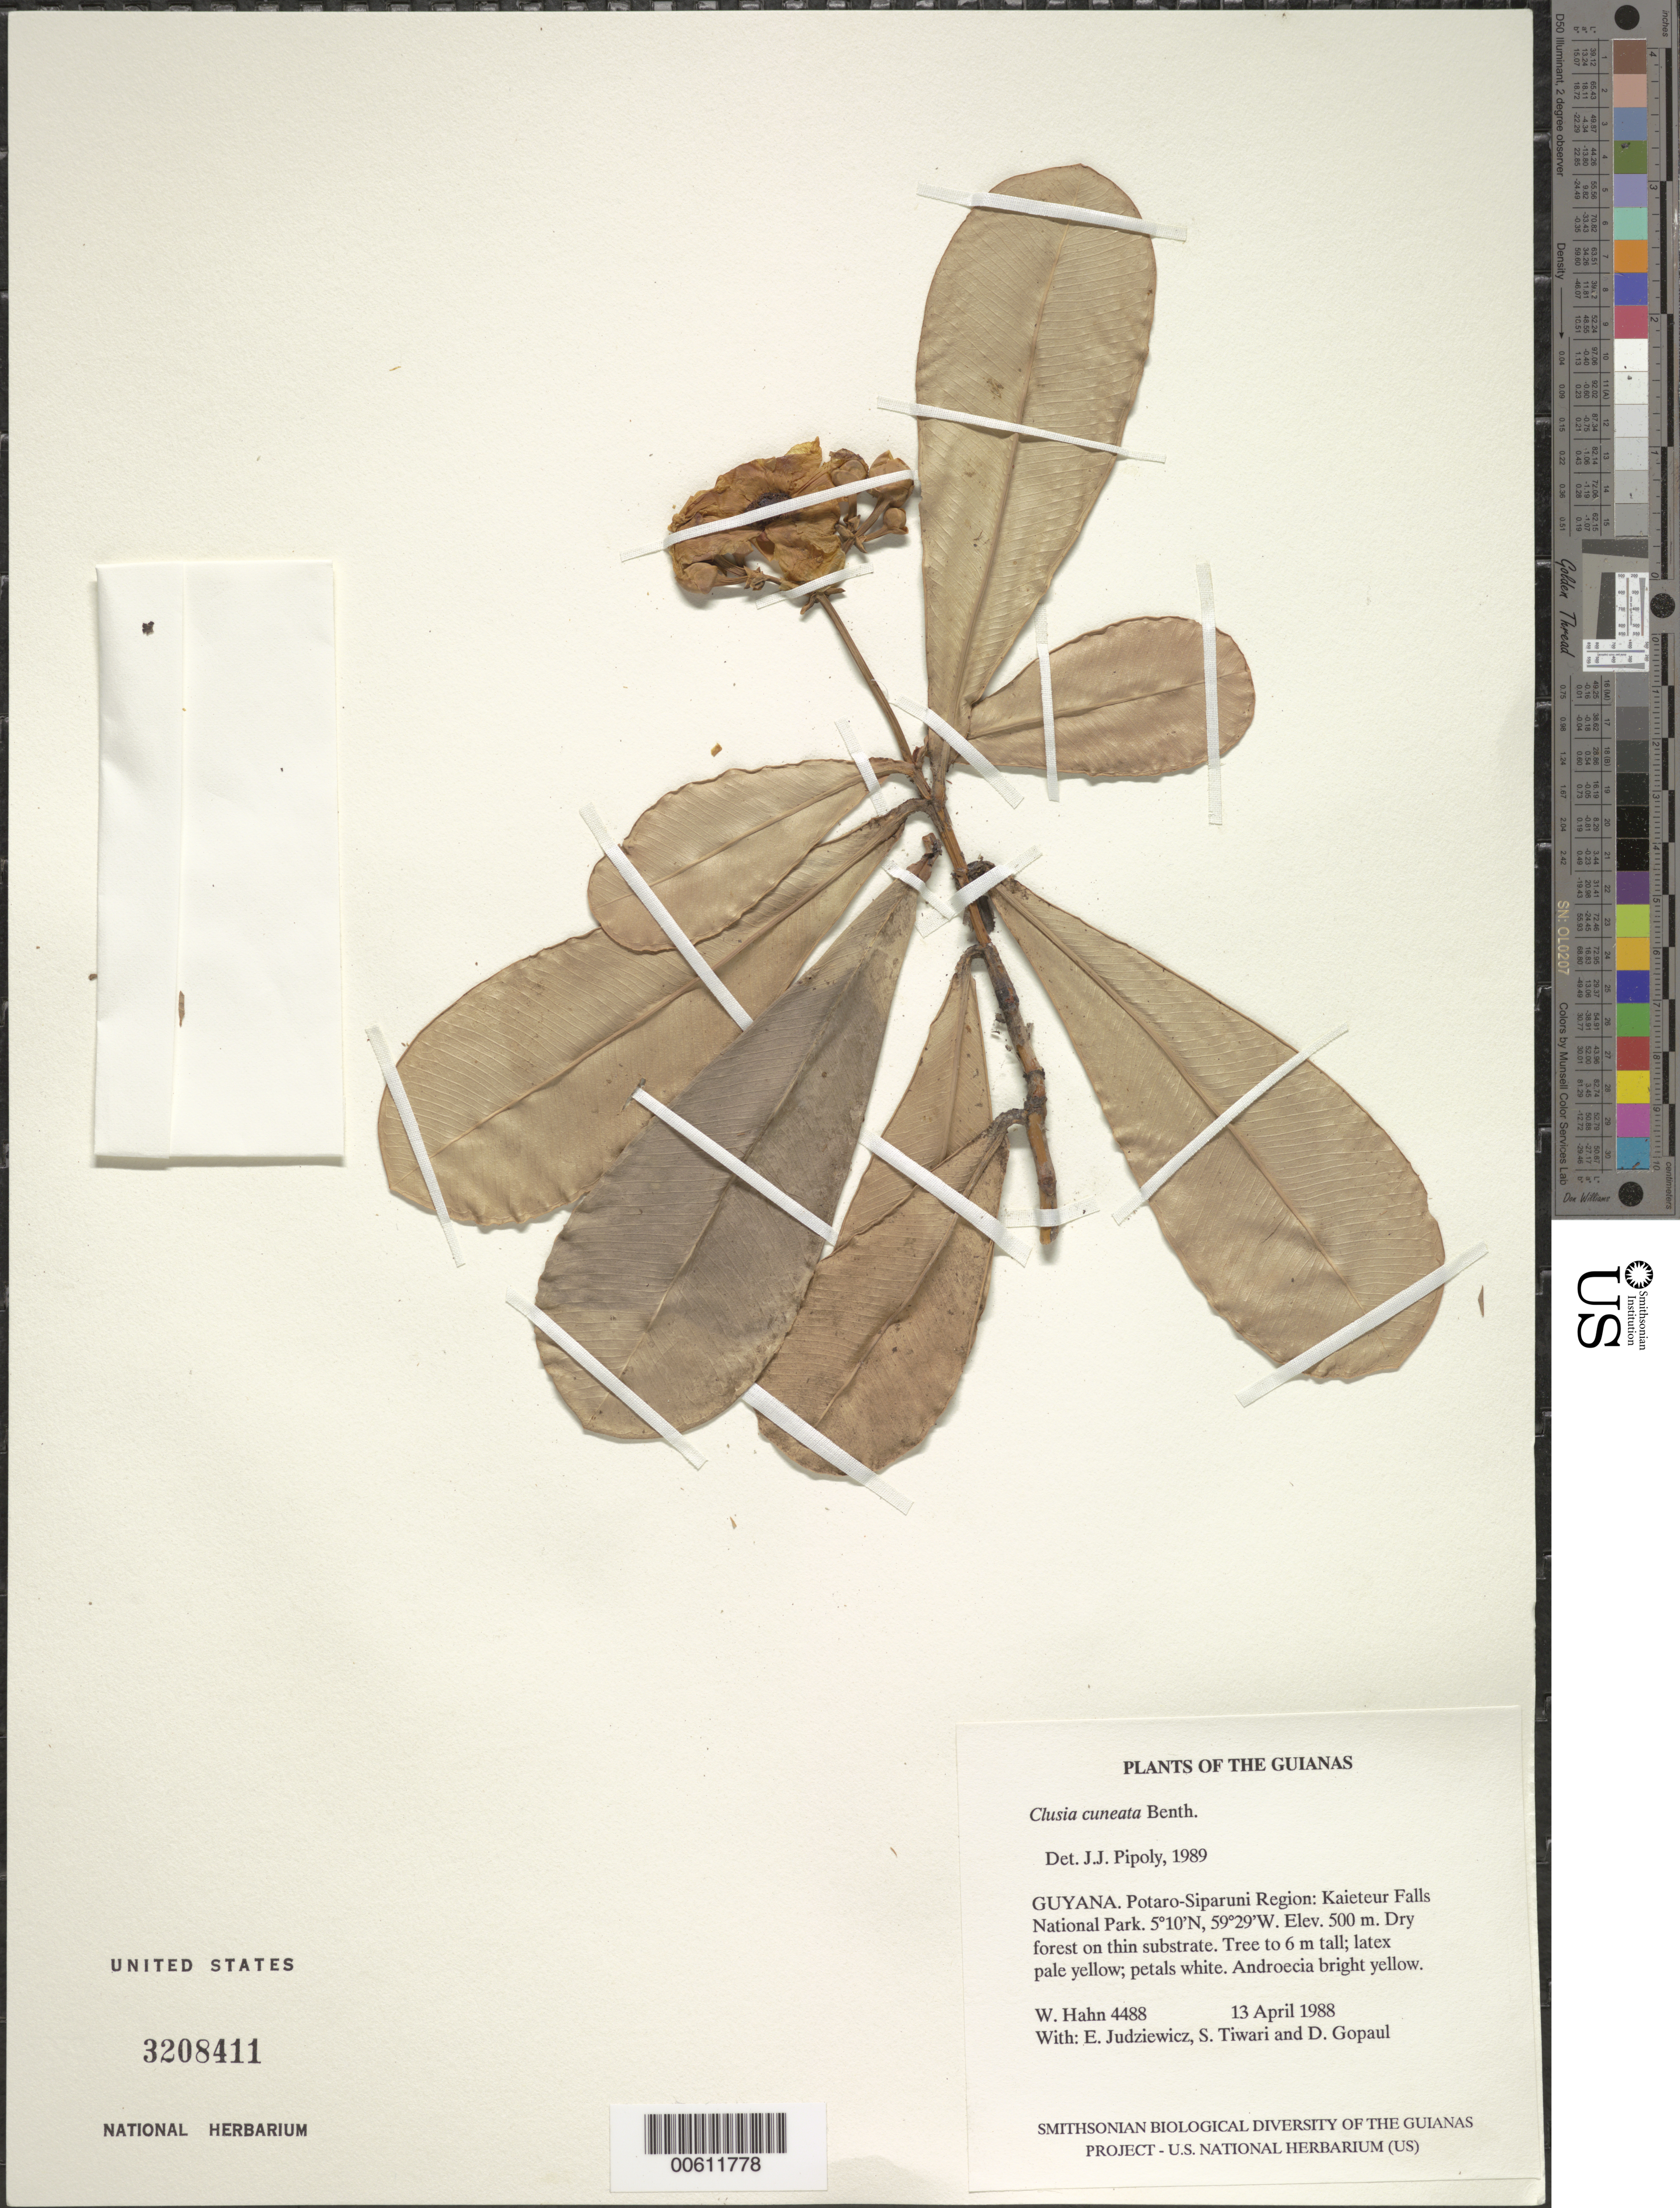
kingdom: Plantae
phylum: Tracheophyta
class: Magnoliopsida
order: Malpighiales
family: Clusiaceae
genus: Clusia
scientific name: Clusia cuneata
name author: Benth.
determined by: Pipoly, J. J., III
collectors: W. Hahn, E. J. Judziewicz, S. Tiwari & D. Gopaul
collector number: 4488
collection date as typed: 13 April 1988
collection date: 1988-04-13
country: Guyana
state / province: Potaro-Siparuni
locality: Kaieteur Falls National Park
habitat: Dry forest on thin substrate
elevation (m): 500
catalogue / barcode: US 3208411